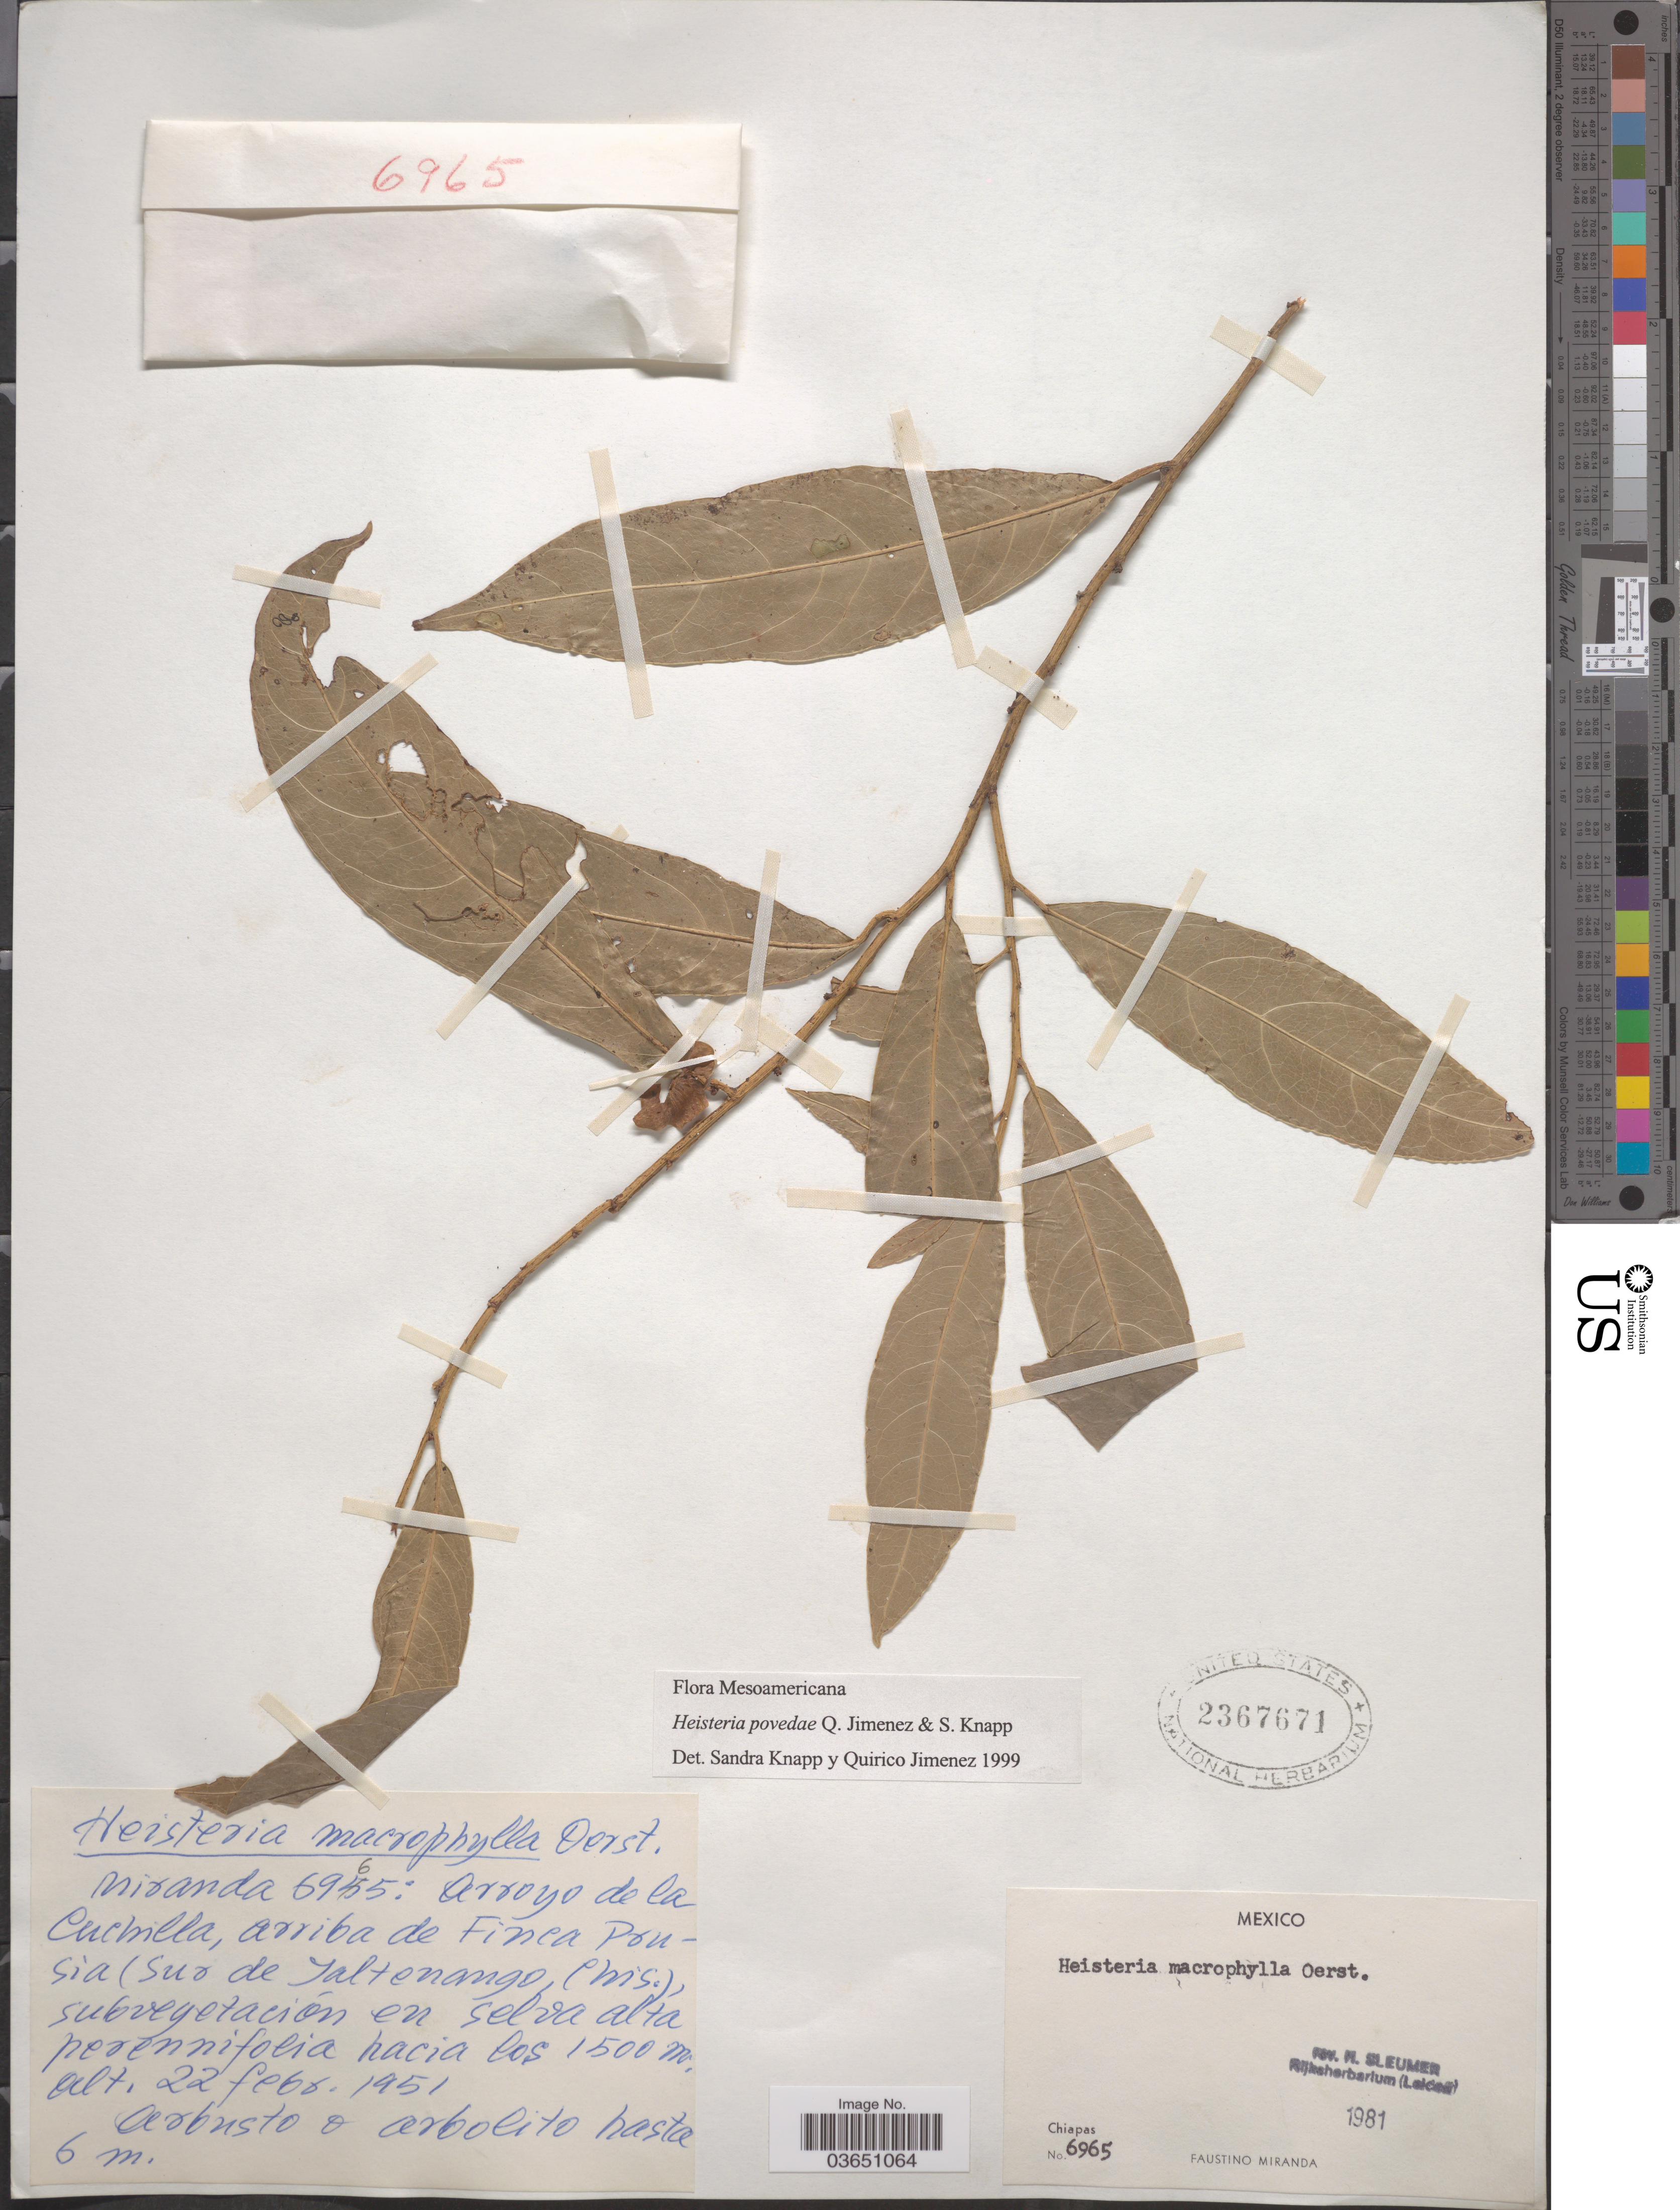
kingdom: Plantae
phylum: Tracheophyta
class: Magnoliopsida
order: Santalales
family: Erythropalaceae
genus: Heisteria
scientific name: Heisteria povedae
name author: Q. Jiménez & S. Knapp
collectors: F. Miranda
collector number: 6965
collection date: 1951-02-22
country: Mexico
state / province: Chiapas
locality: Arroyo de la Cuchilla, arriba de Finca Prusia (Sud de Jaltenango).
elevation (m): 1500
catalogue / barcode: US 2367671